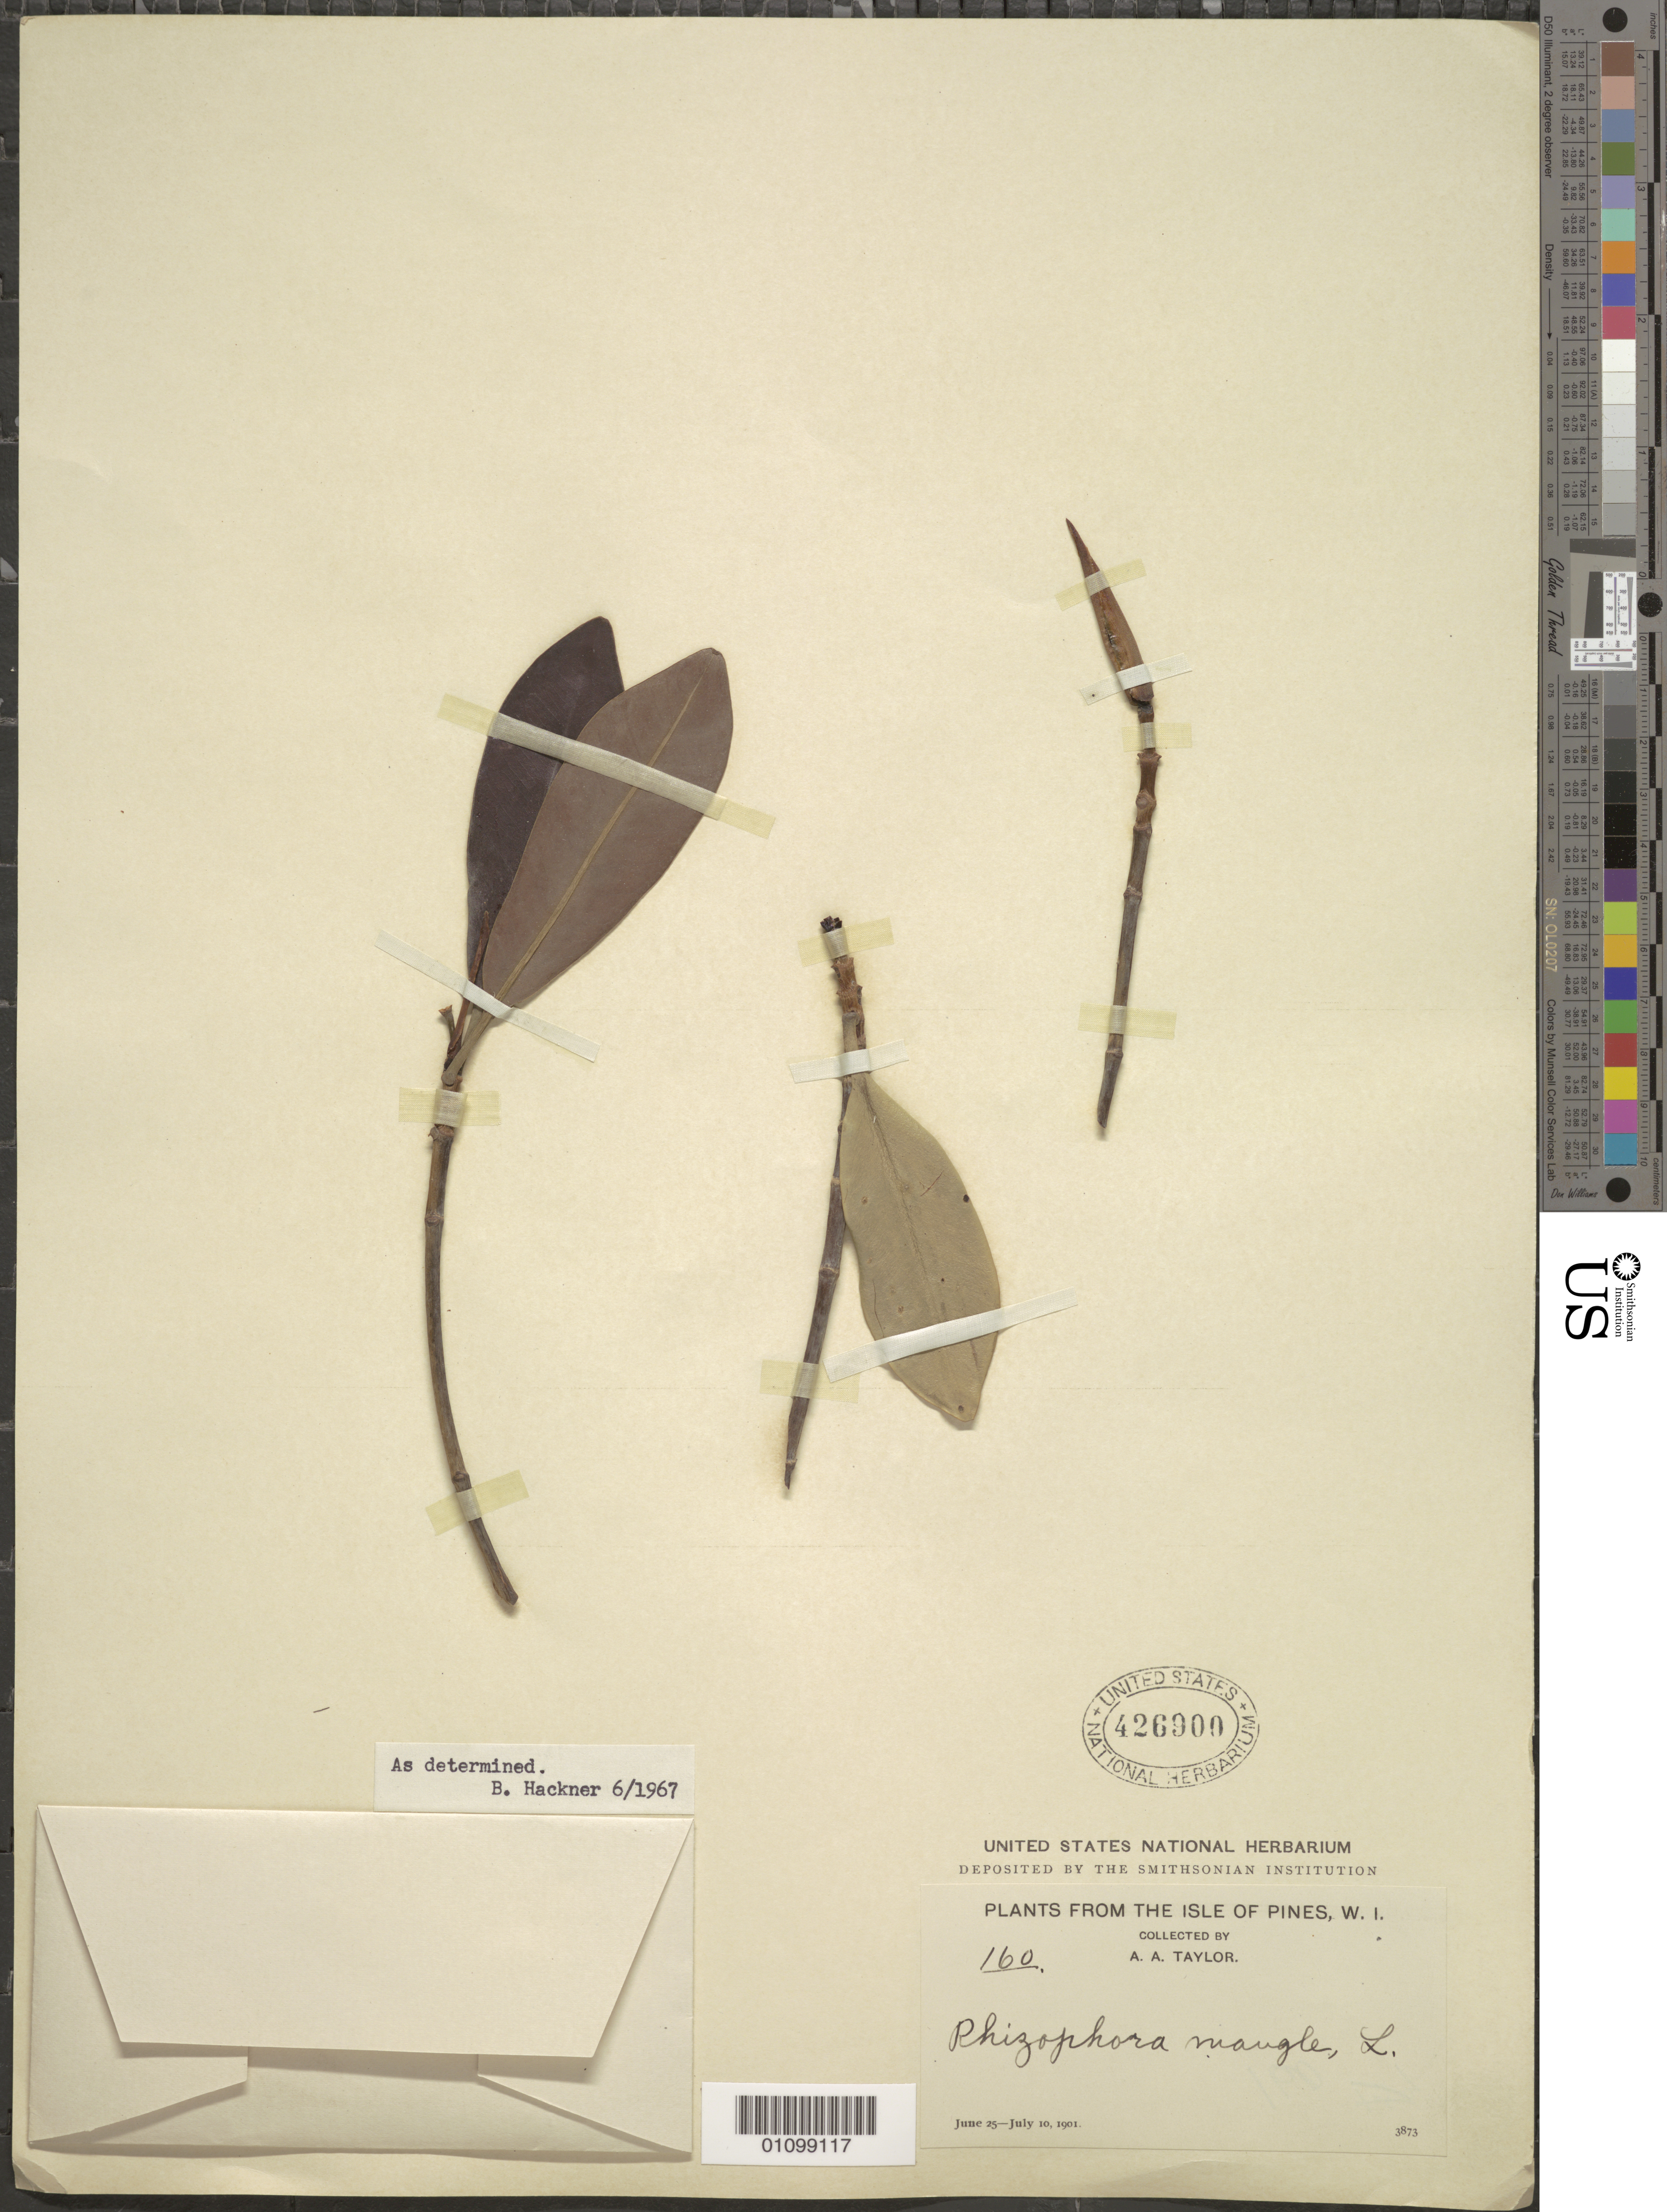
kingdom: Plantae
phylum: Tracheophyta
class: Magnoliopsida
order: Malpighiales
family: Rhizophoraceae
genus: Rhizophora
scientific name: Rhizophora mangle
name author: L.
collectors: A. A. Taylor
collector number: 160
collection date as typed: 25 Jun 1901 to 10 Jul 1901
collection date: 1901-06-25/1901-07-10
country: Cuba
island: Isla de la Juventud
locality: Isle of Pines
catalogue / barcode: US 426900